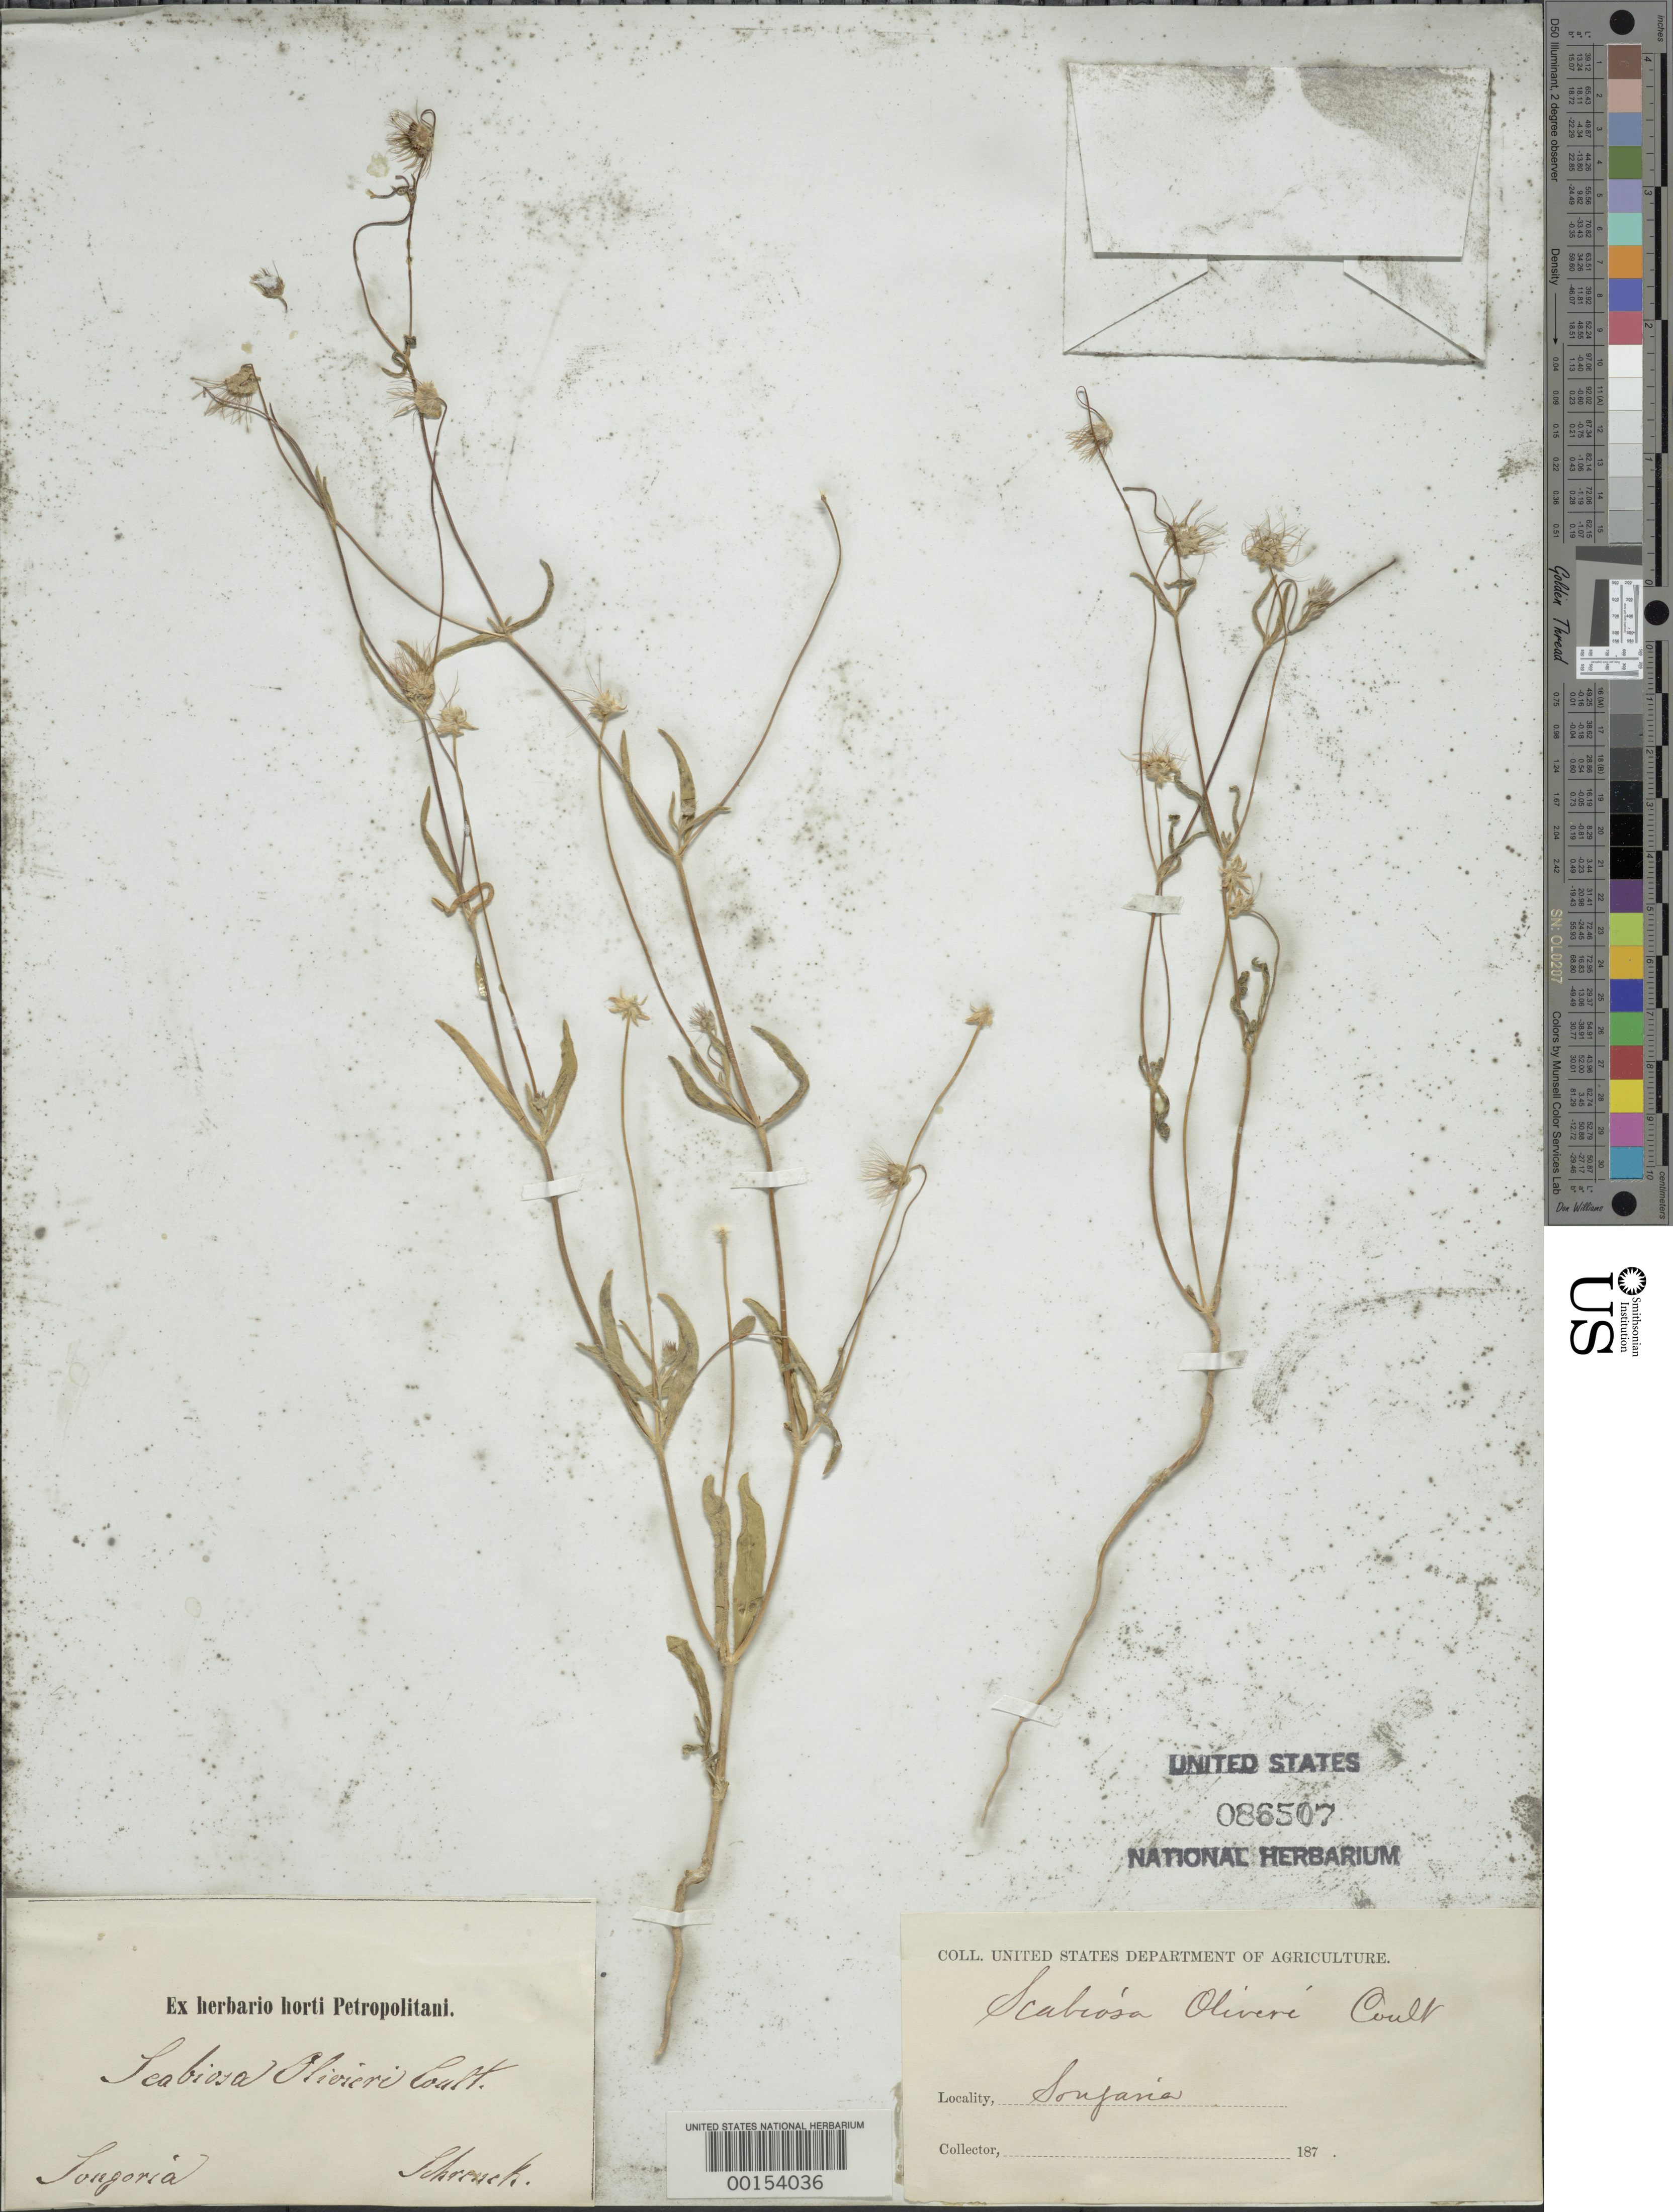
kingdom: Plantae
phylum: Tracheophyta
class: Magnoliopsida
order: Dipsacales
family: Caprifoliaceae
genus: Scabiosa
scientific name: Scabiosa olivieri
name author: Coult.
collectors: -- Schrenck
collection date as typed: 187-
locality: Soujaria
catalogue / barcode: US 86507